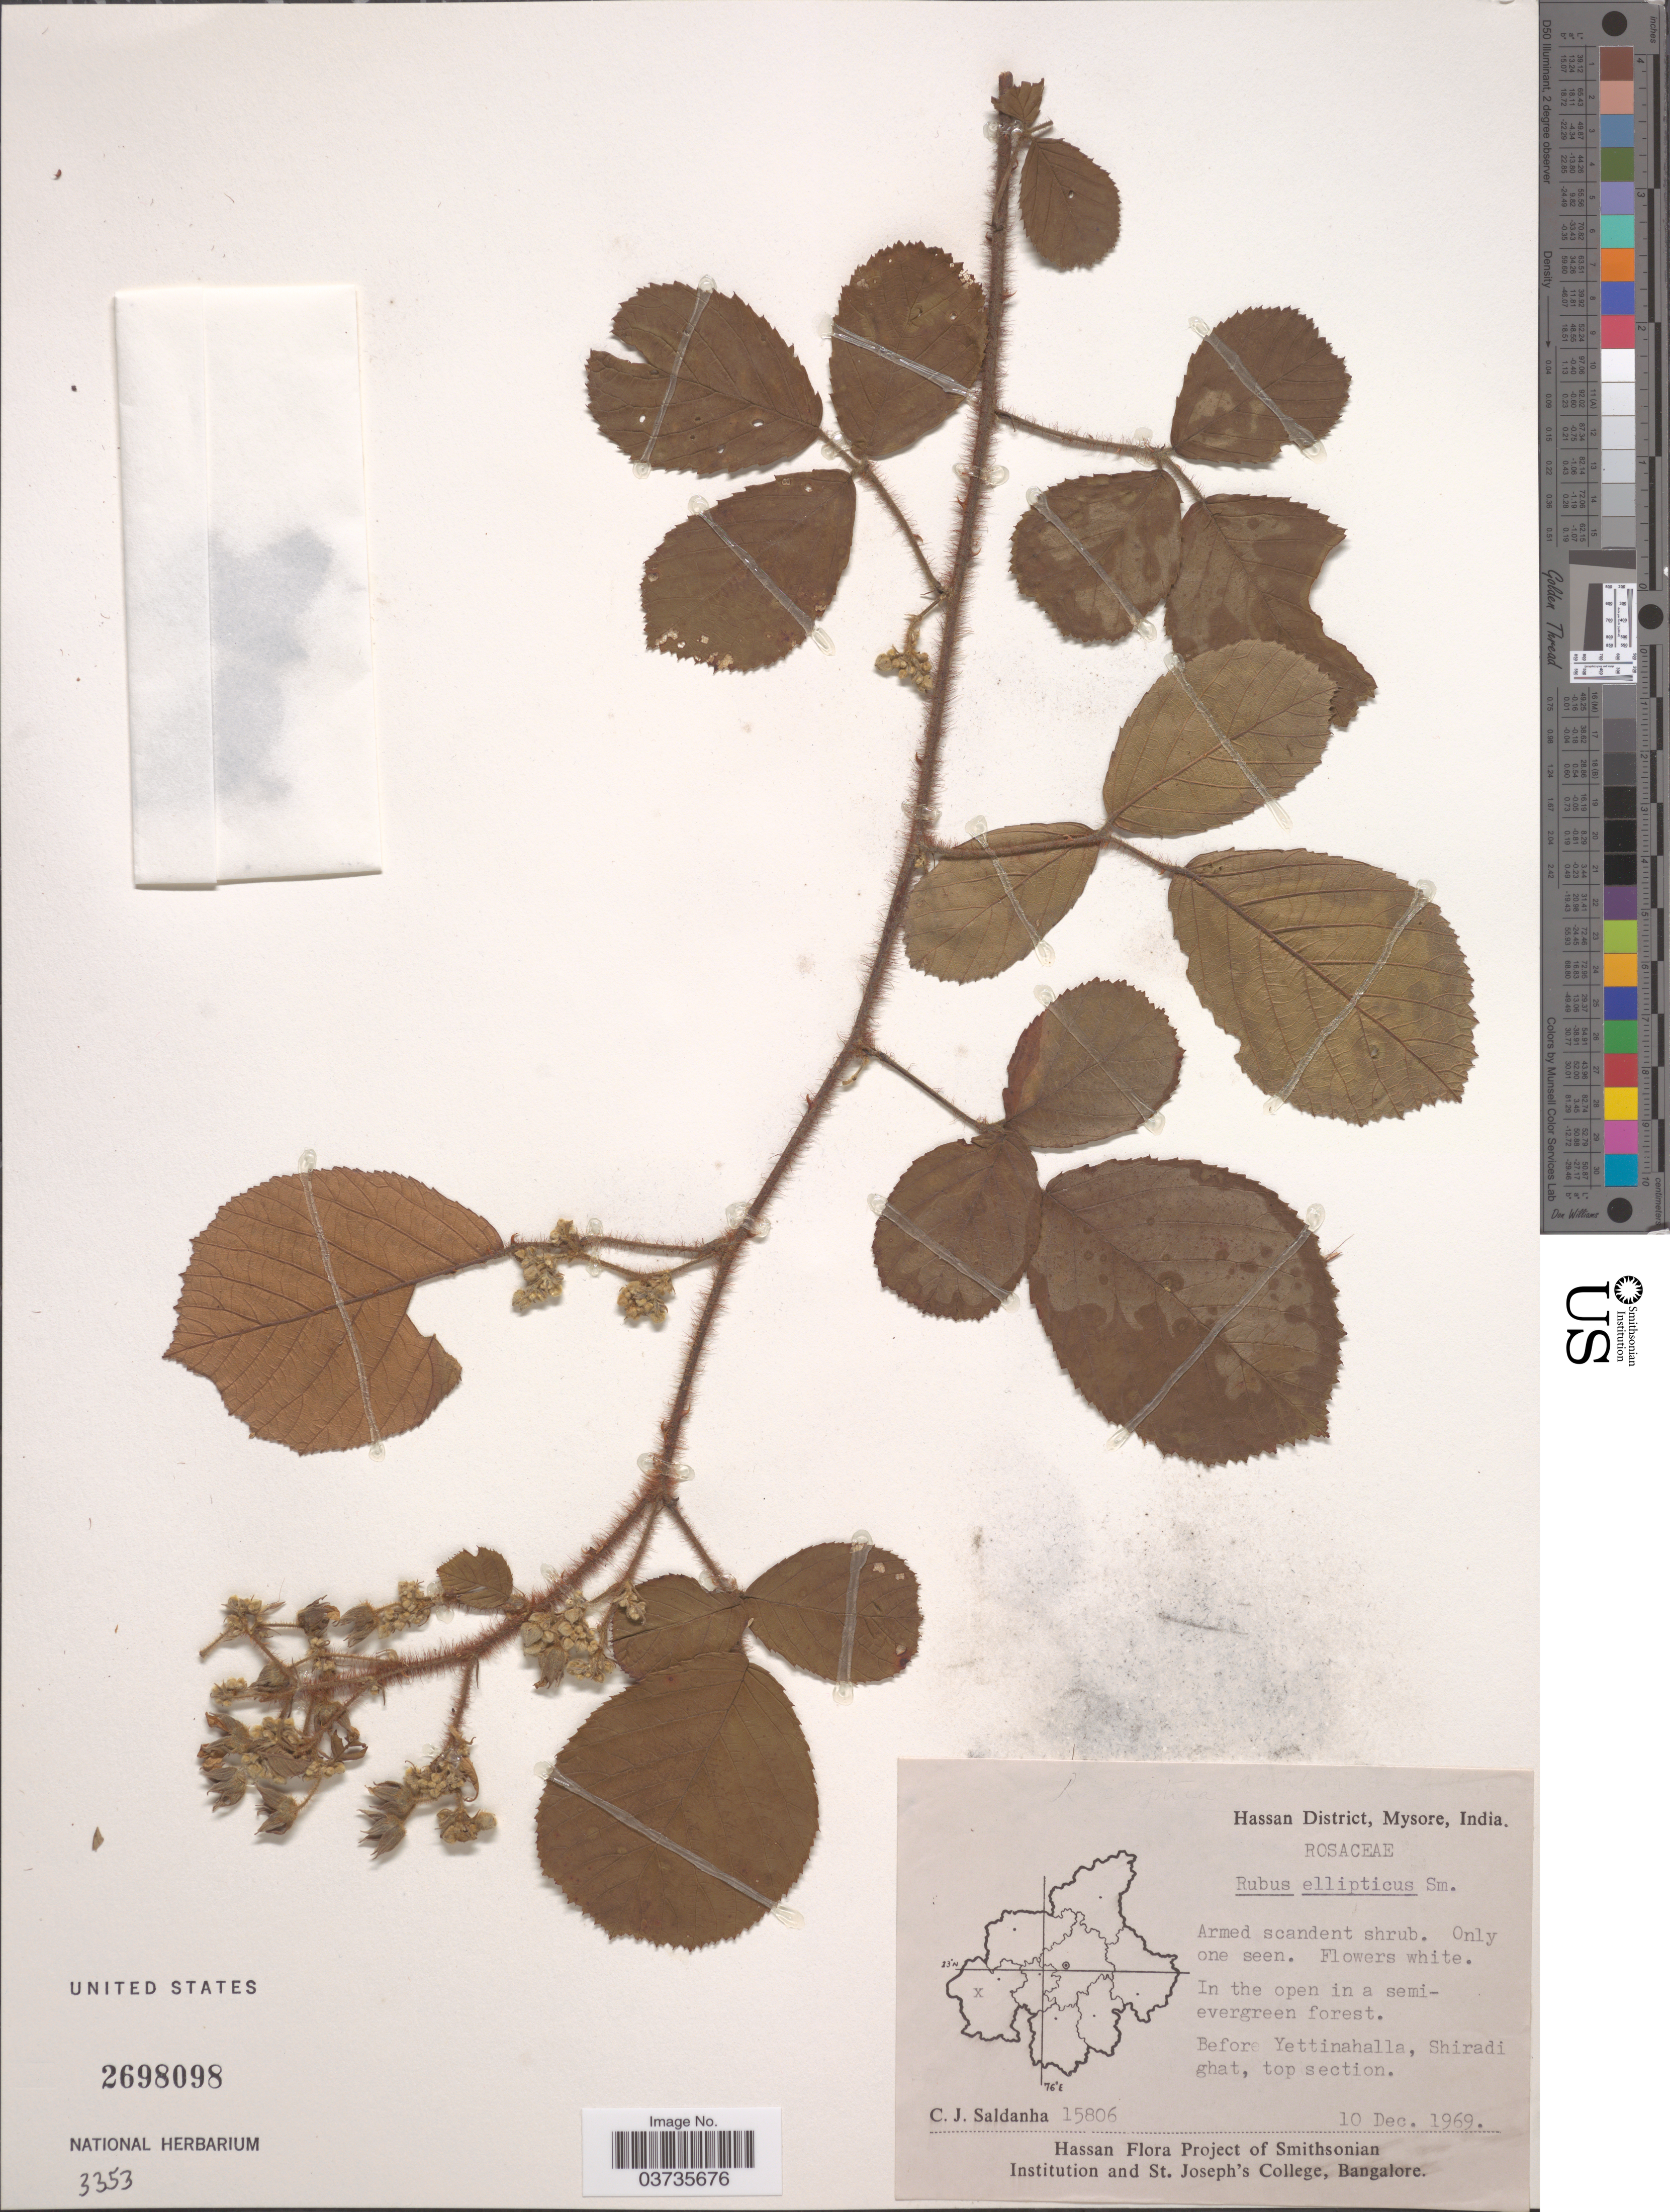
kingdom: Plantae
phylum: Tracheophyta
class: Magnoliopsida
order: Rosales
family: Rosaceae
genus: Rubus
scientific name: Rubus ellipticus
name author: Sm.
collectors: C. J. Saldanha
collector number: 15806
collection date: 1969-12-10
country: India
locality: Hassan District, Mysore. Before Yettinahalla, Shiradi ghat, top section.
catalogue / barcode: US 2698098